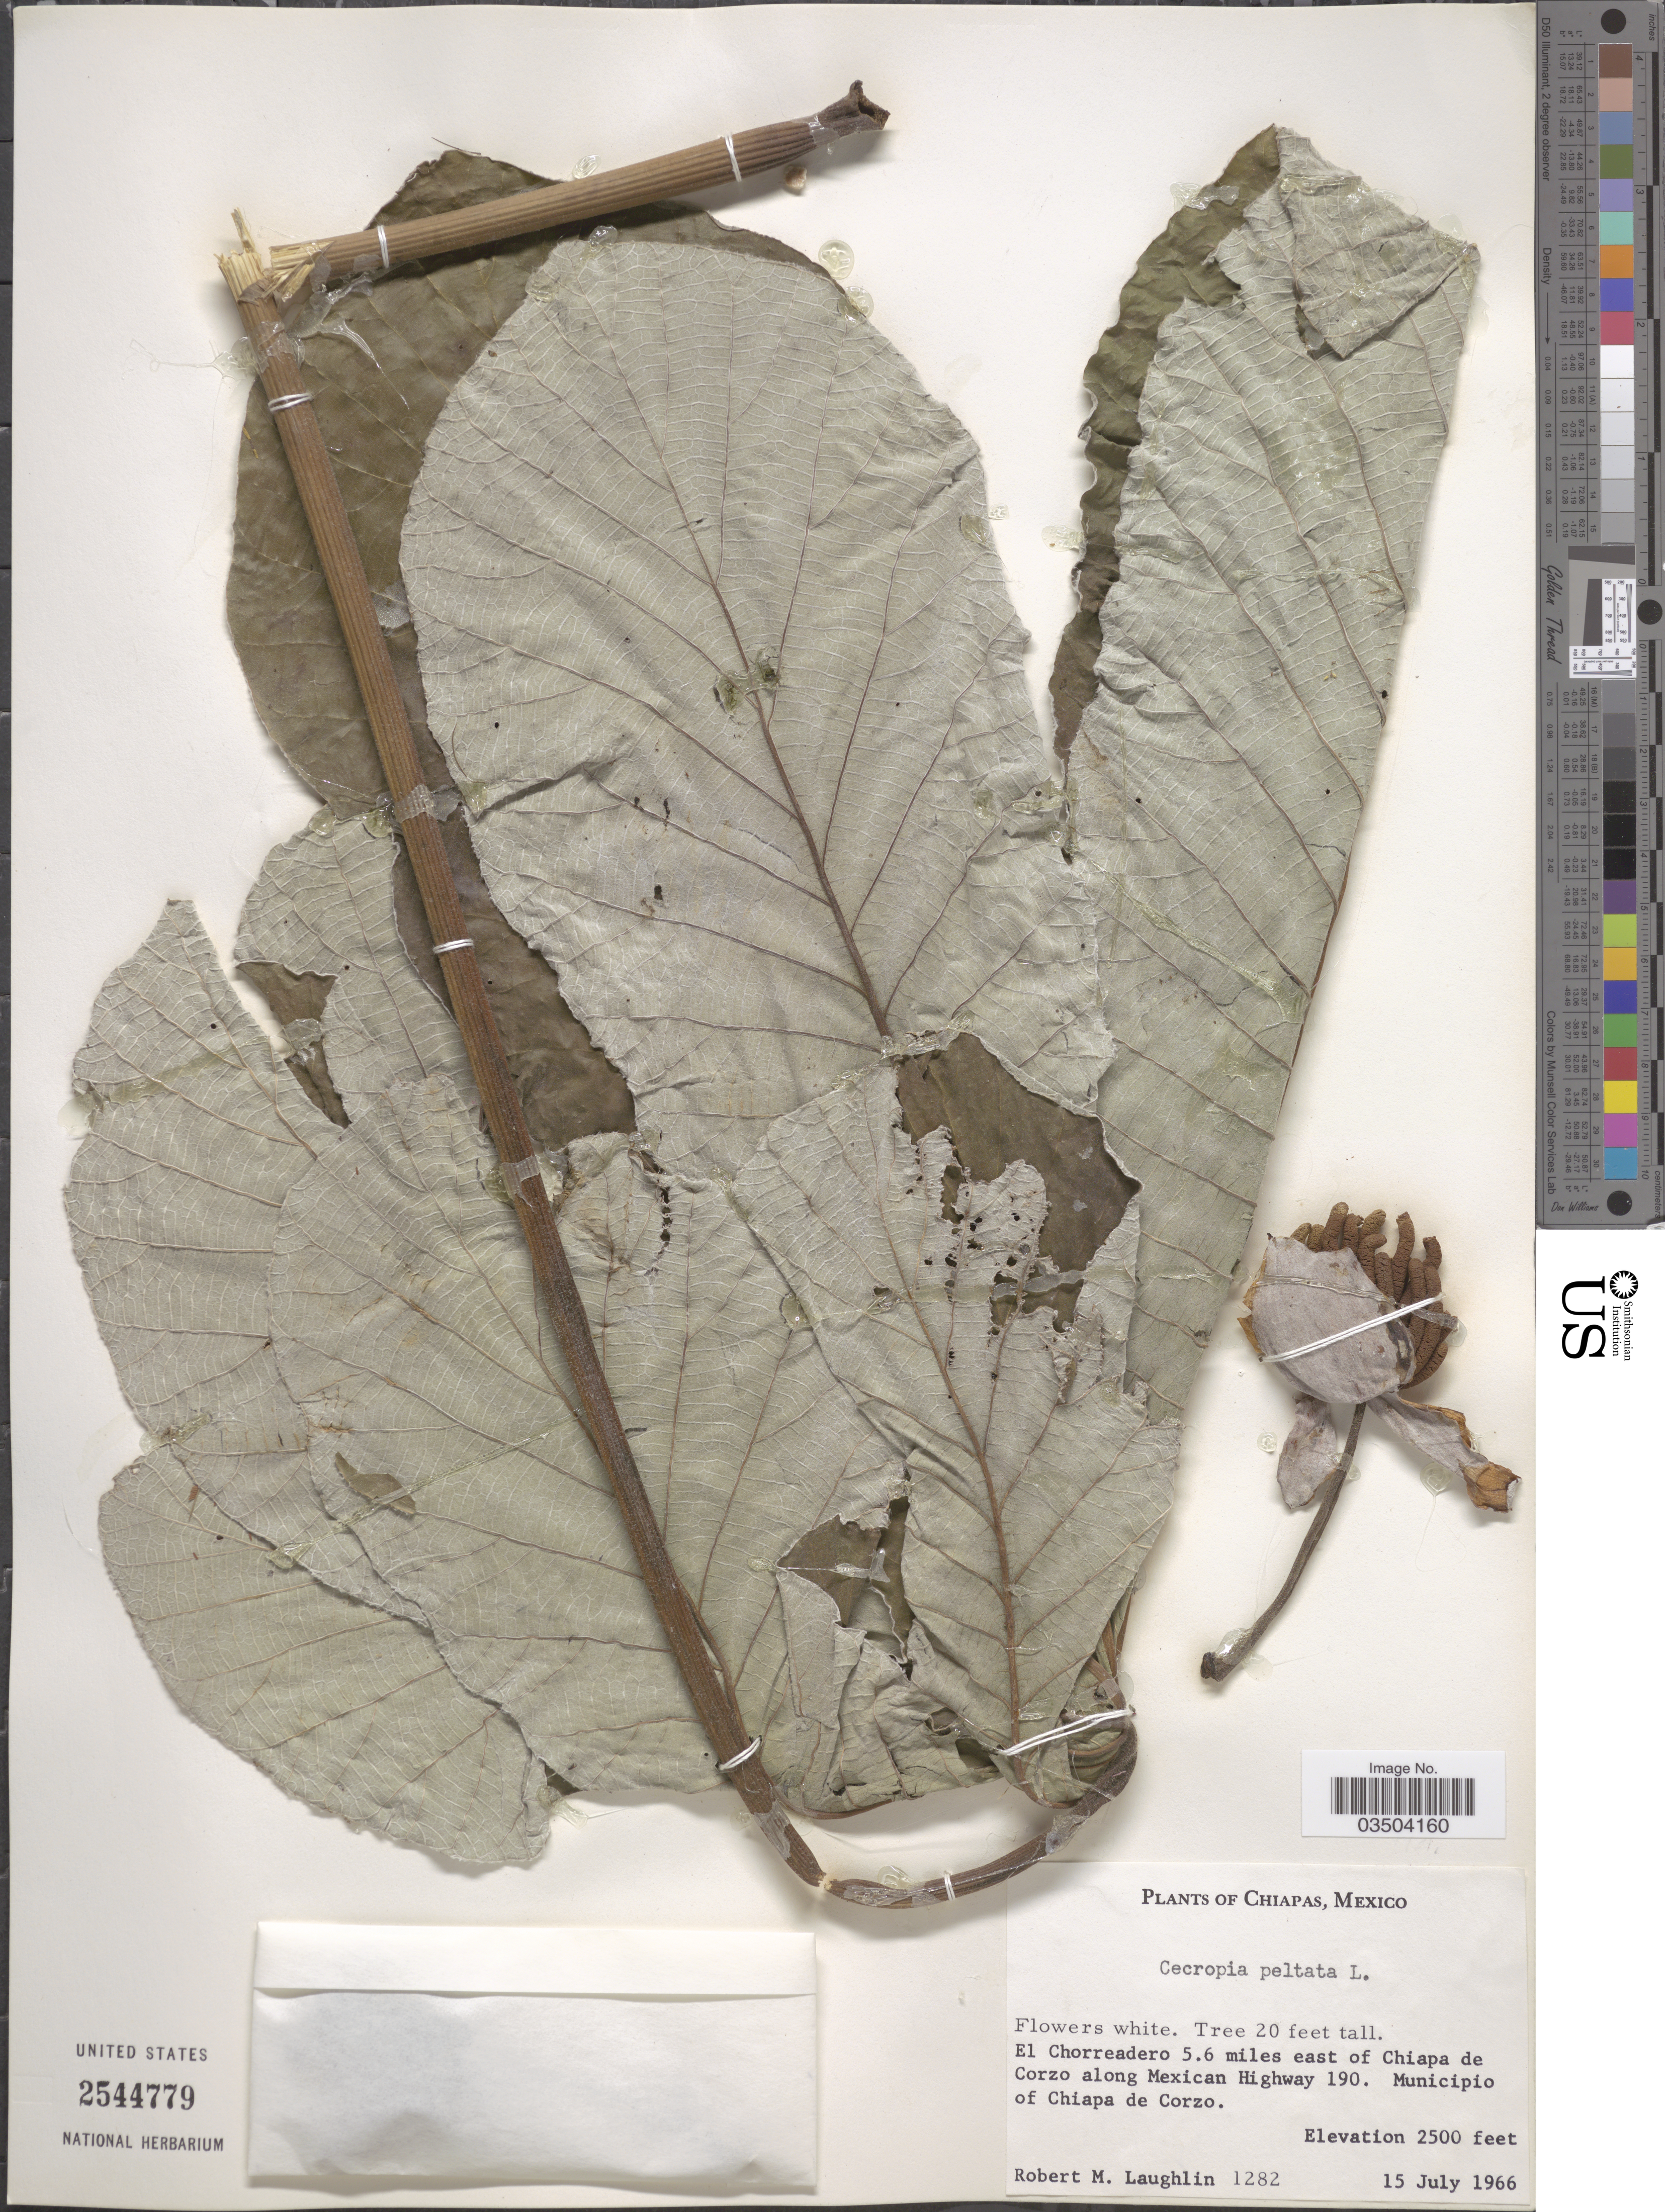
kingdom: Plantae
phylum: Tracheophyta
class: Magnoliopsida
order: Rosales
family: Urticaceae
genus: Cecropia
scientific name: Cecropia peltata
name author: L.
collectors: R. M. Laughlin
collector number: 1282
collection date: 1966-07-15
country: Mexico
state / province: Chiapas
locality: El Chorreadero 5.6 miles east of Chiapa de Corzo along Mexican Highway 190. Municipio of Chiapa de Corzo.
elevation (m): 762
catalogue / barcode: US 2544779